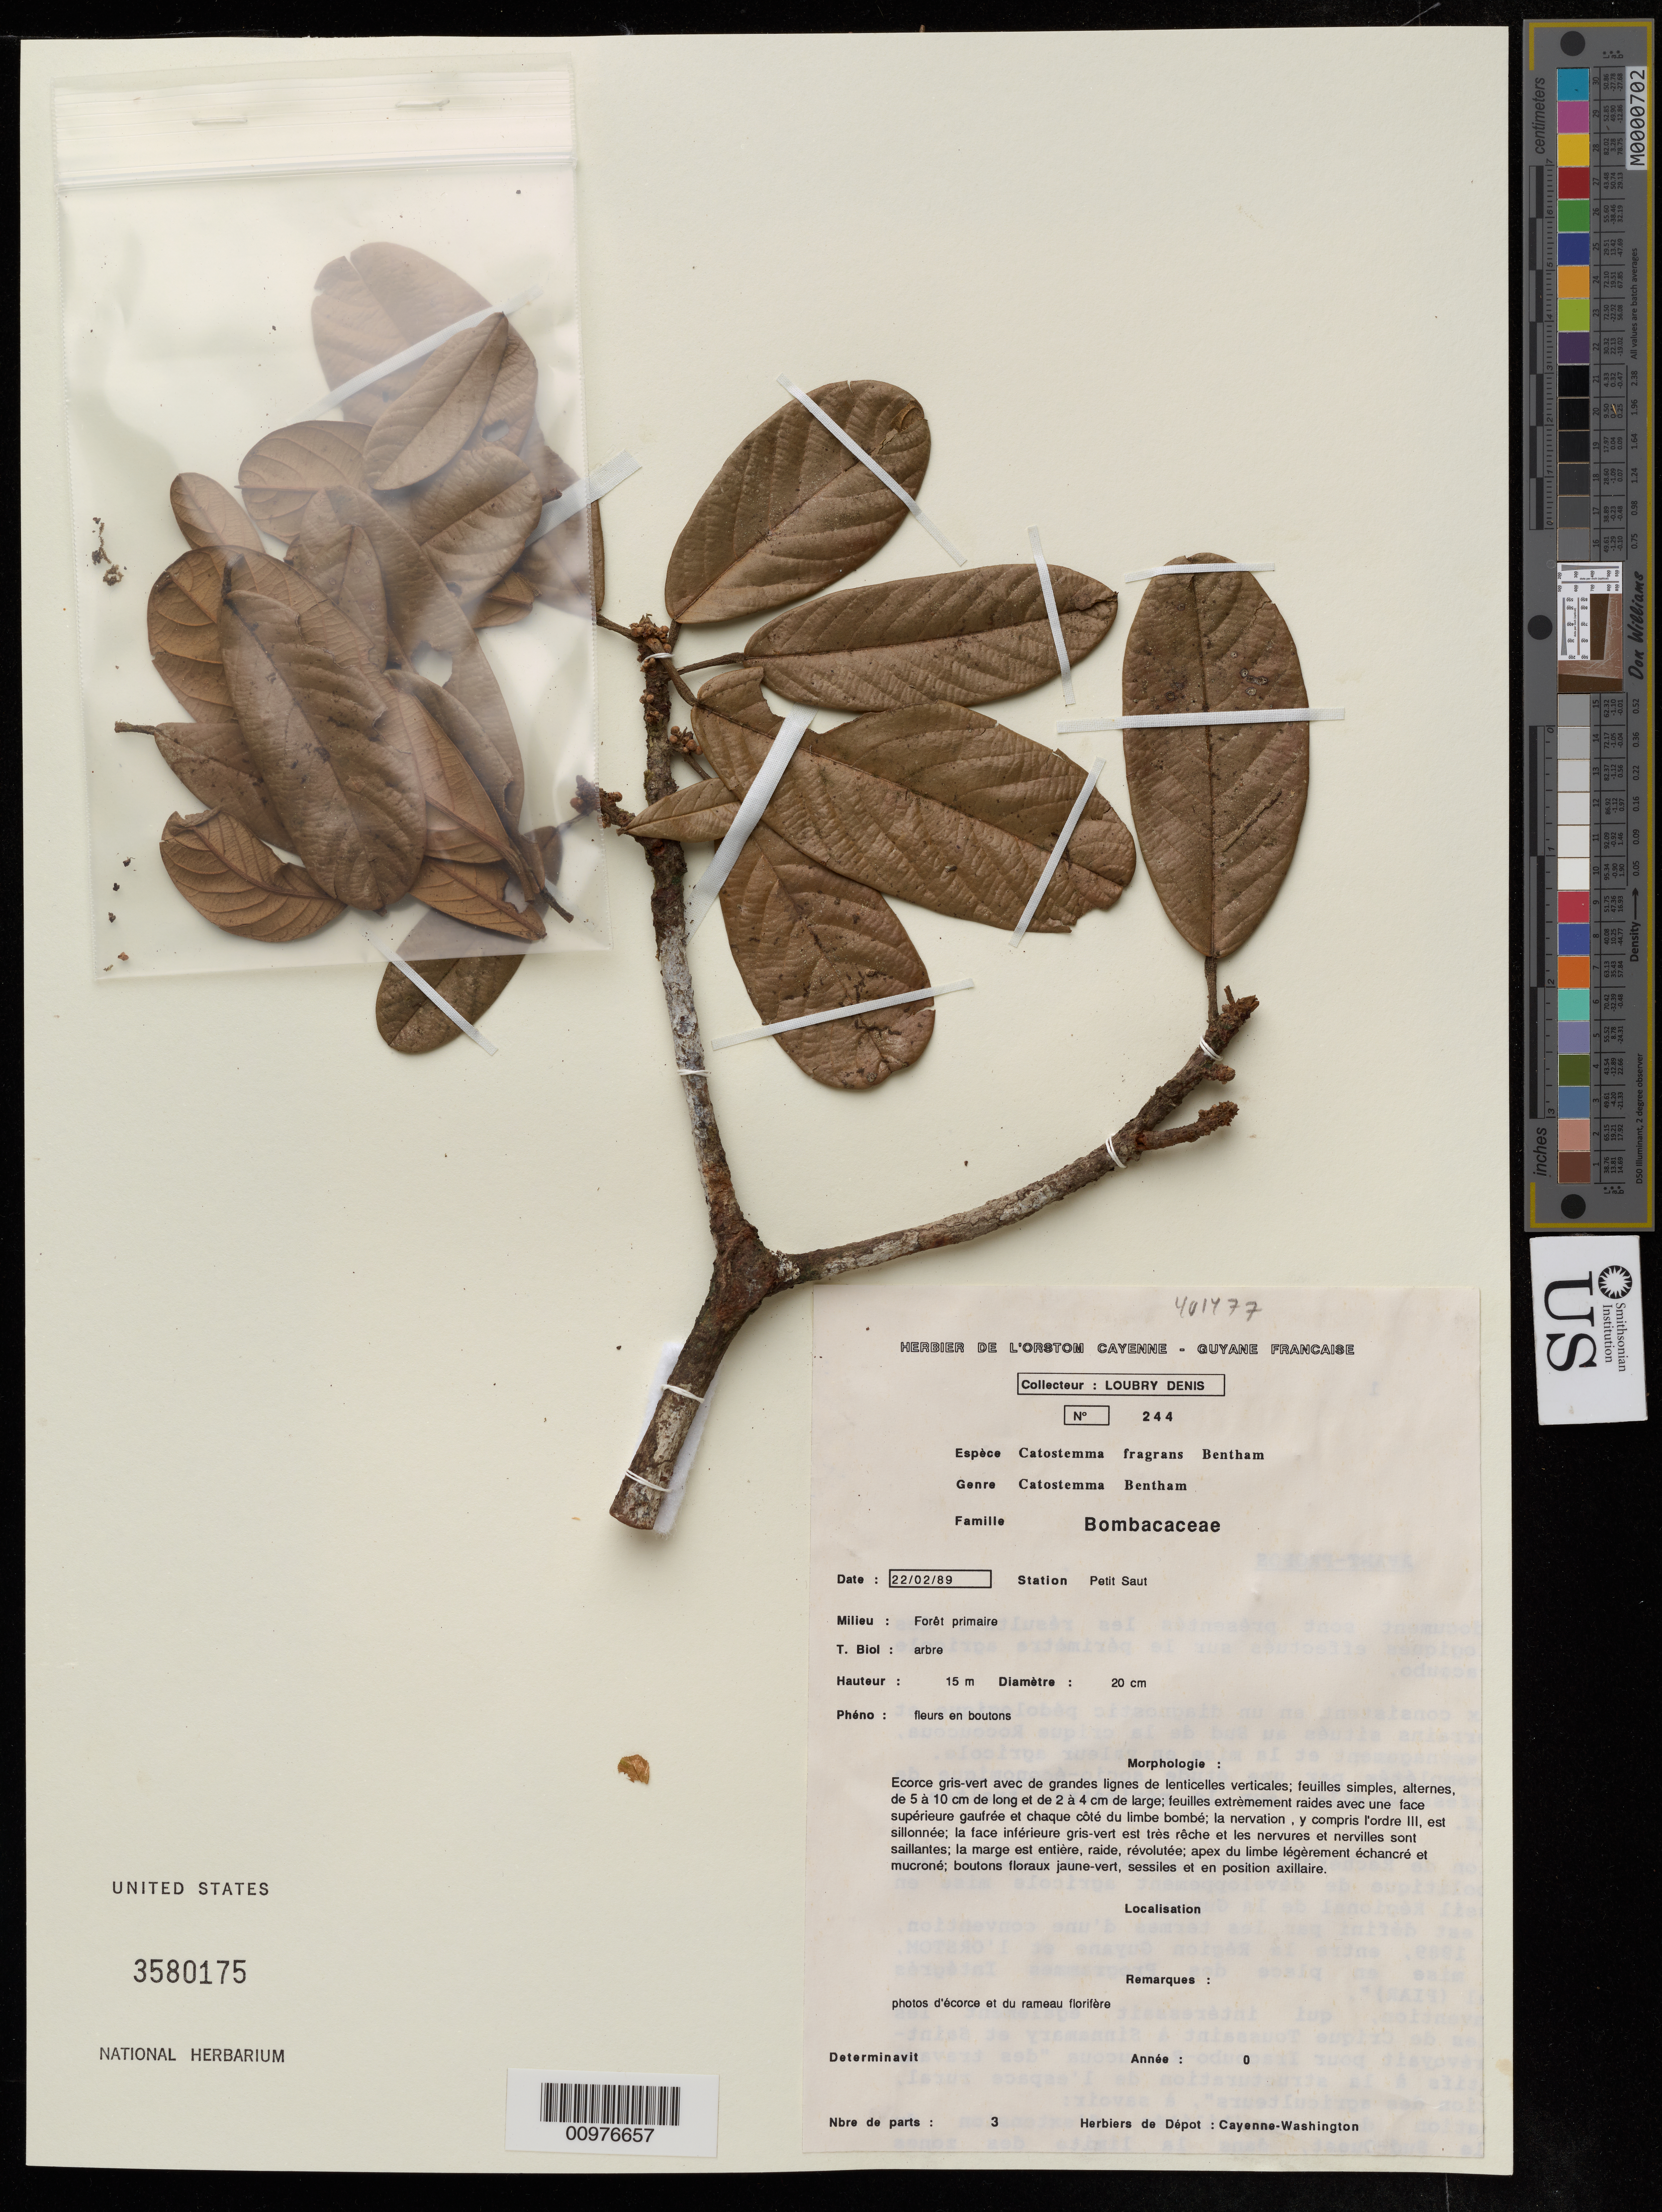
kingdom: Plantae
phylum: Tracheophyta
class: Magnoliopsida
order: Malvales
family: Malvaceae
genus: Catostemma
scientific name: Catostemma fragrans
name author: Benth.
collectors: D. Loubry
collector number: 244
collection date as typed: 22/02/89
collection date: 1989-02-22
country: French Guiana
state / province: Cayenne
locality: Petit Saut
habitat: foret primaire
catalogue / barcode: US 3580175